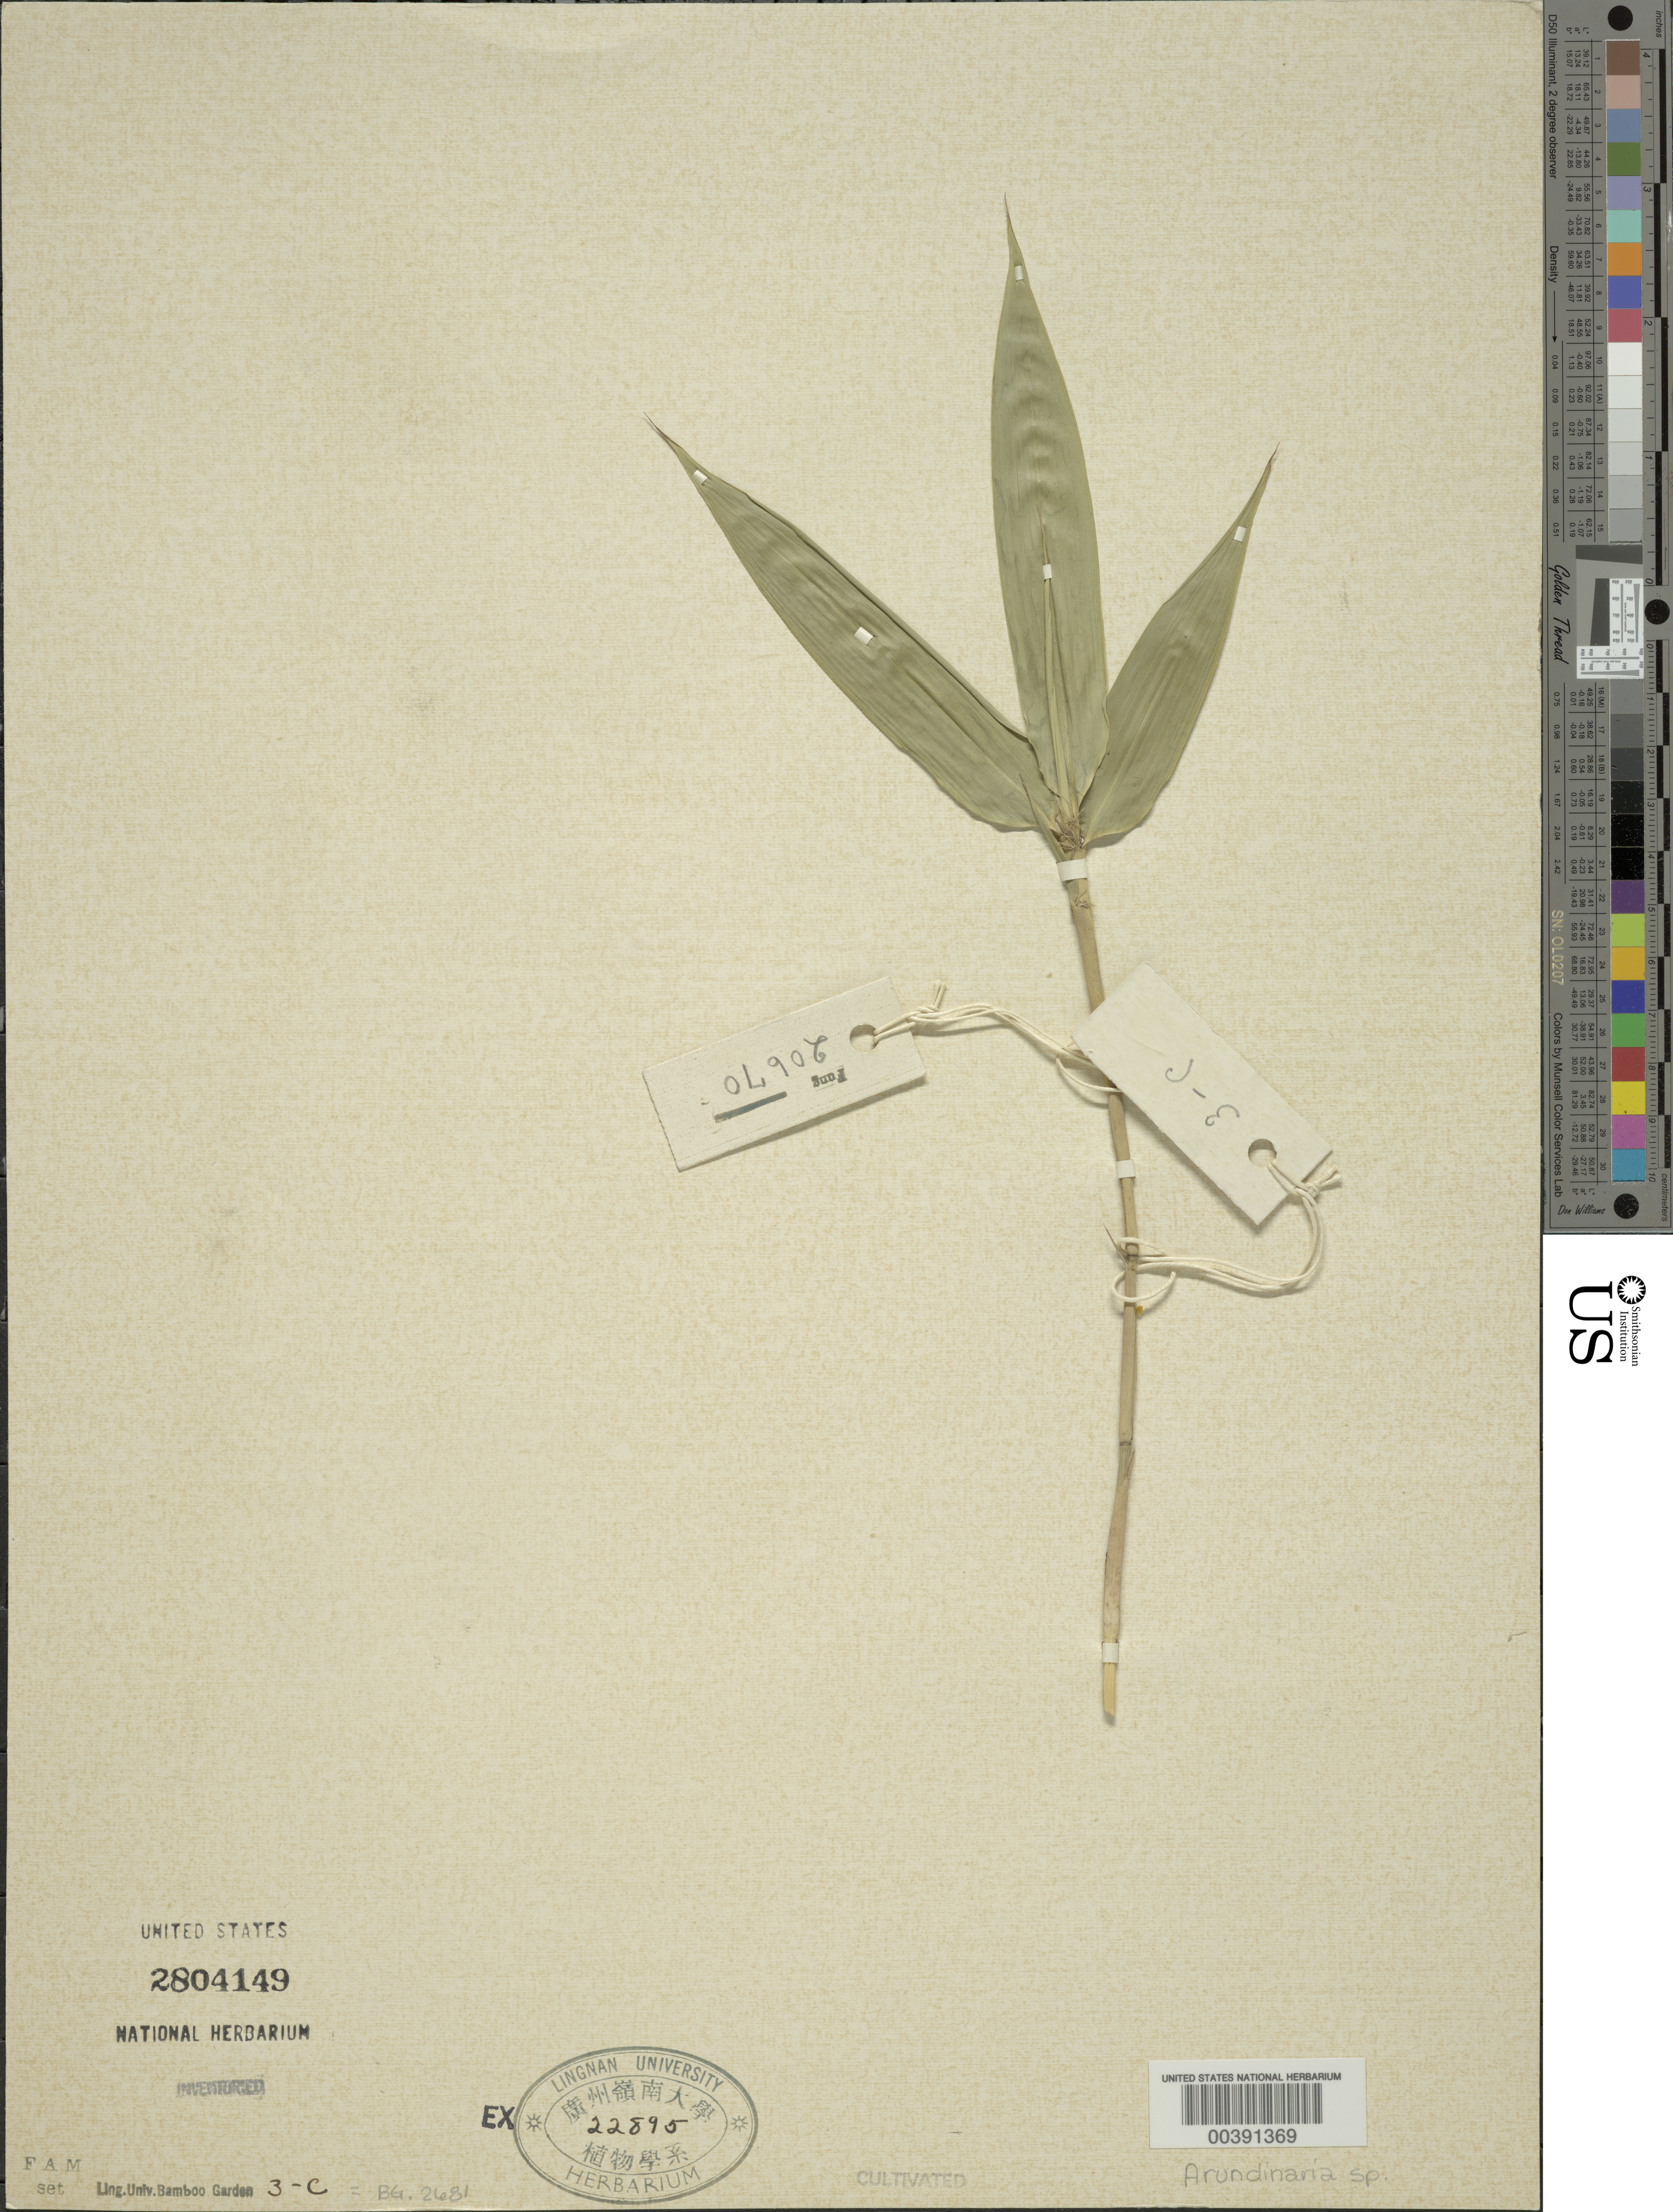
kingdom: Plantae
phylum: Tracheophyta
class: Liliopsida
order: Poales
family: Poaceae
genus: Arundinaria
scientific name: Arundinaria sp.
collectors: H. L. Fung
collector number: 20670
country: China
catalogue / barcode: US 2804149